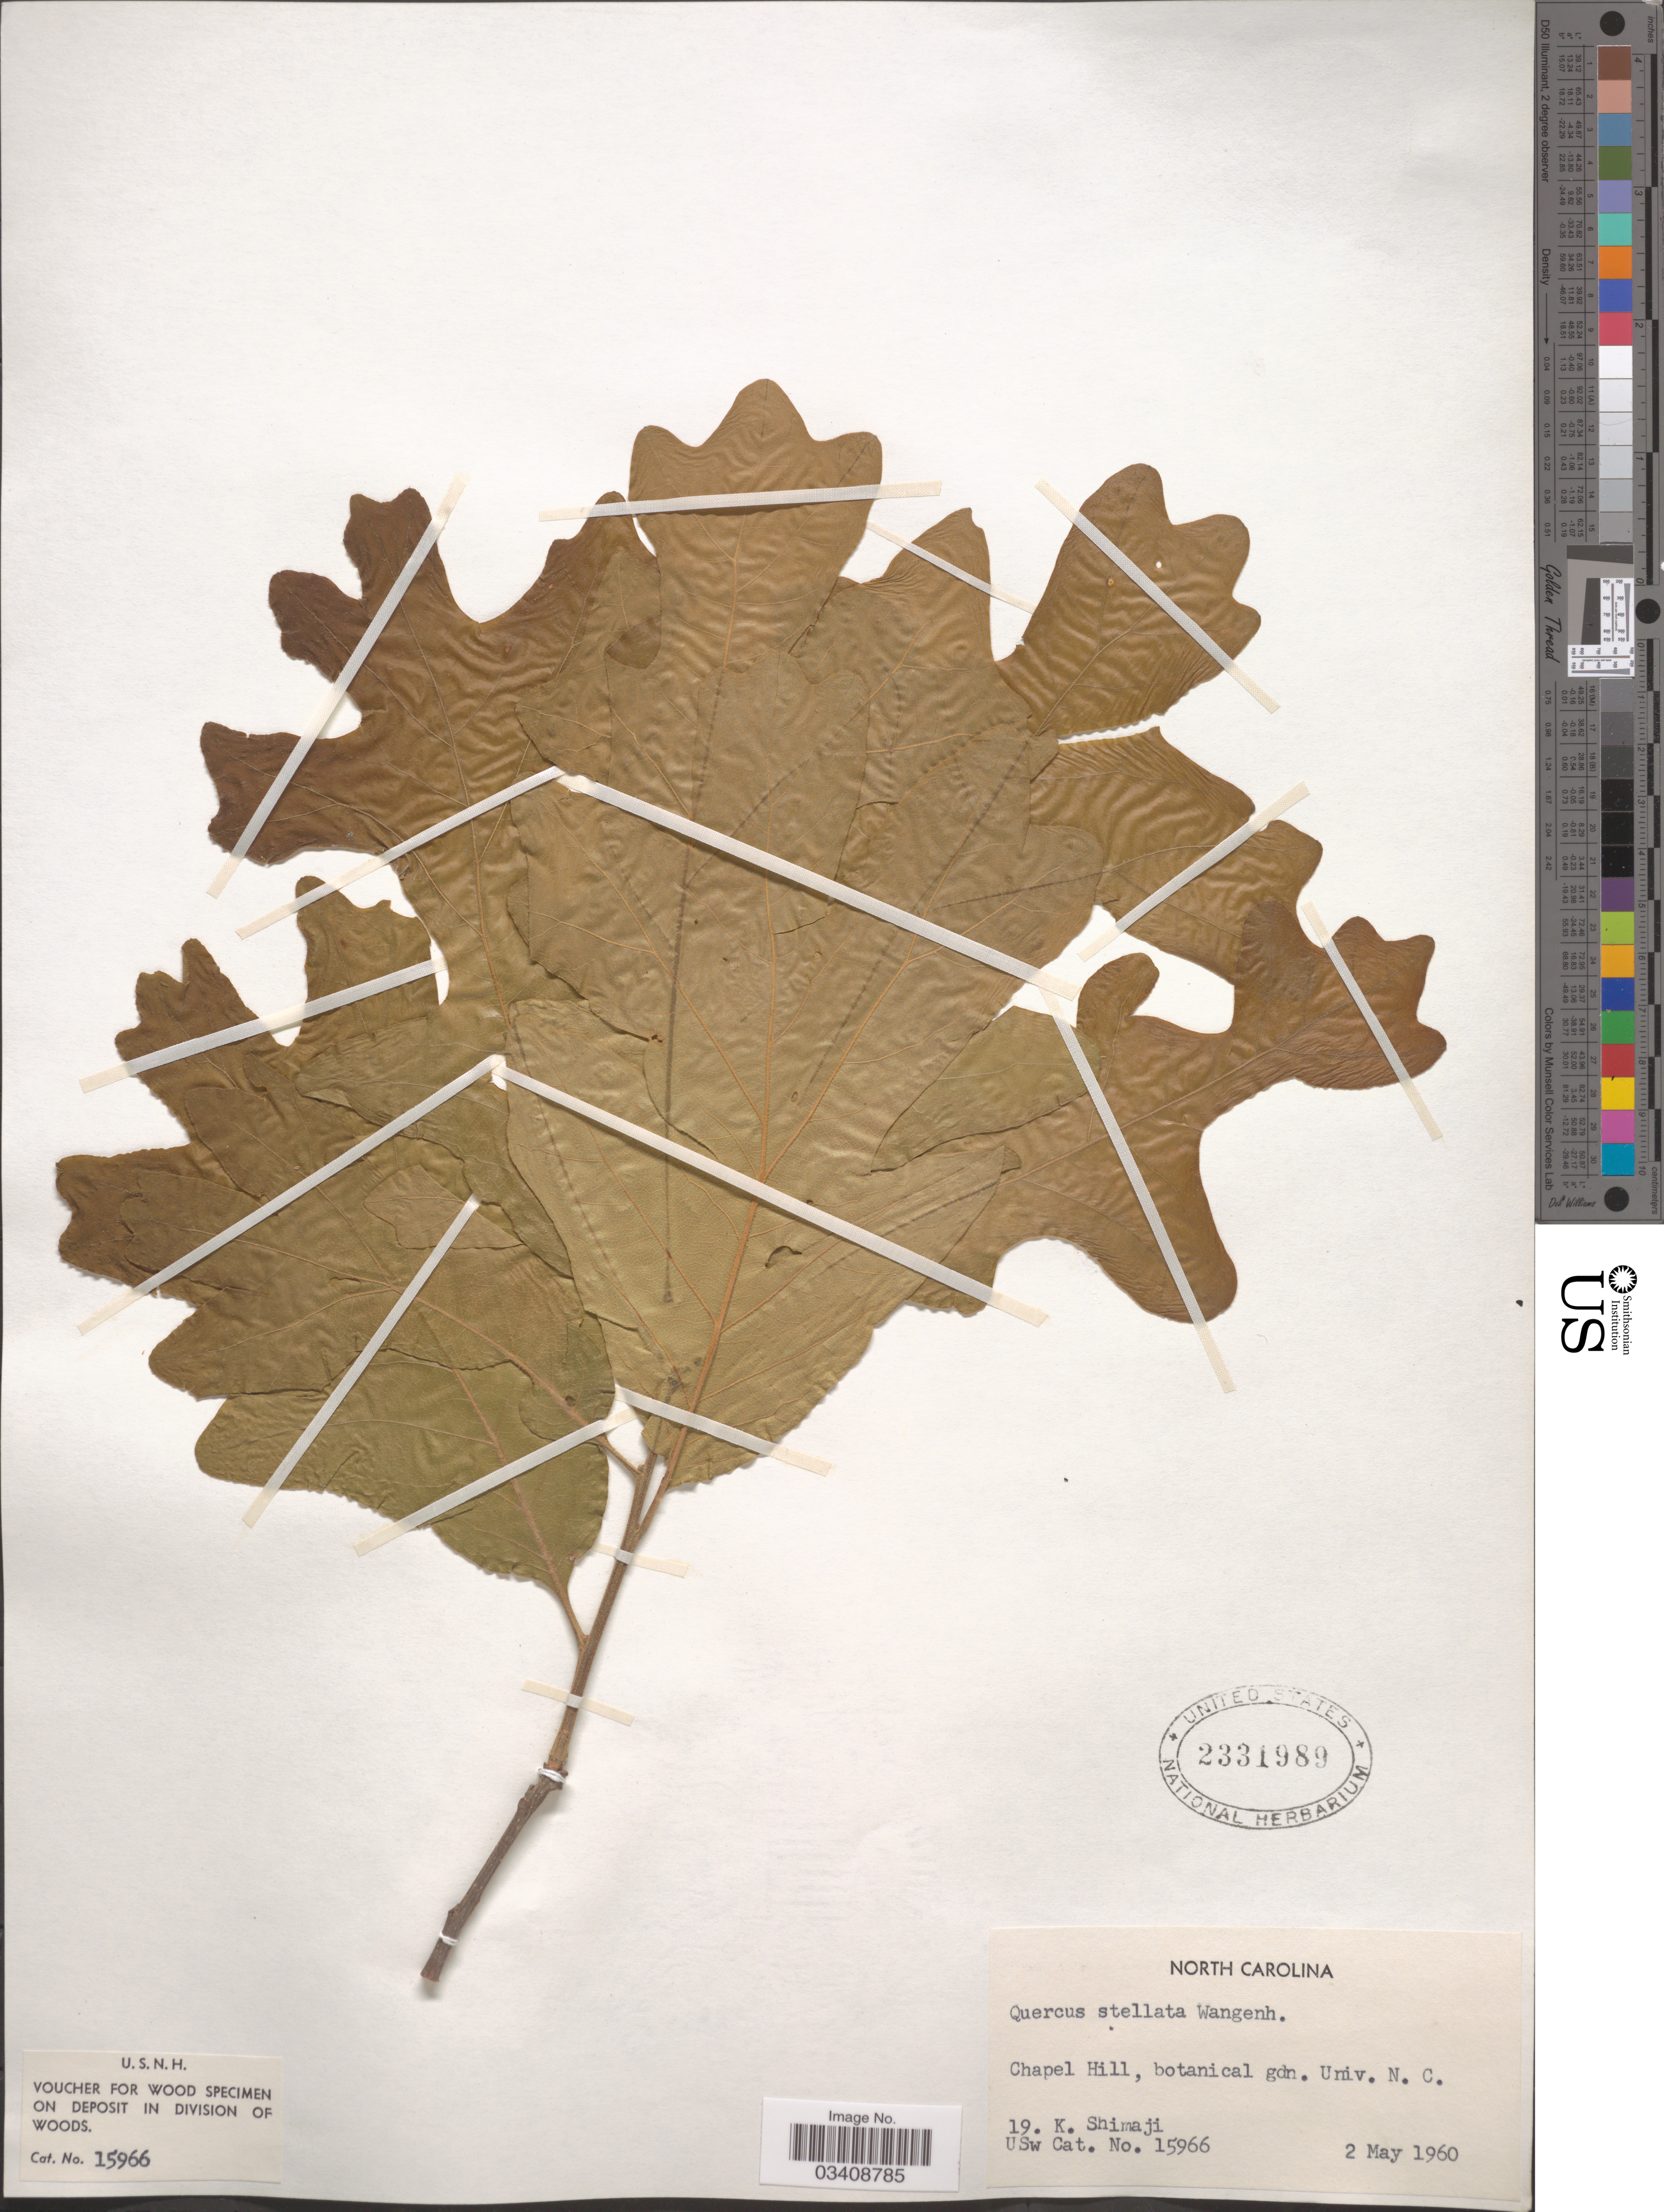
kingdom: Plantae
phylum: Tracheophyta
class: Magnoliopsida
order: Fagales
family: Fagaceae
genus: Quercus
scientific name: Quercus stellata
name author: Wangenh.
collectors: K. Shimaji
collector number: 19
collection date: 1960-05-02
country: United States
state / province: North Carolina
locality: Chapel Hill, Botanical gdn. Univ. N. C.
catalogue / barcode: US 2331989